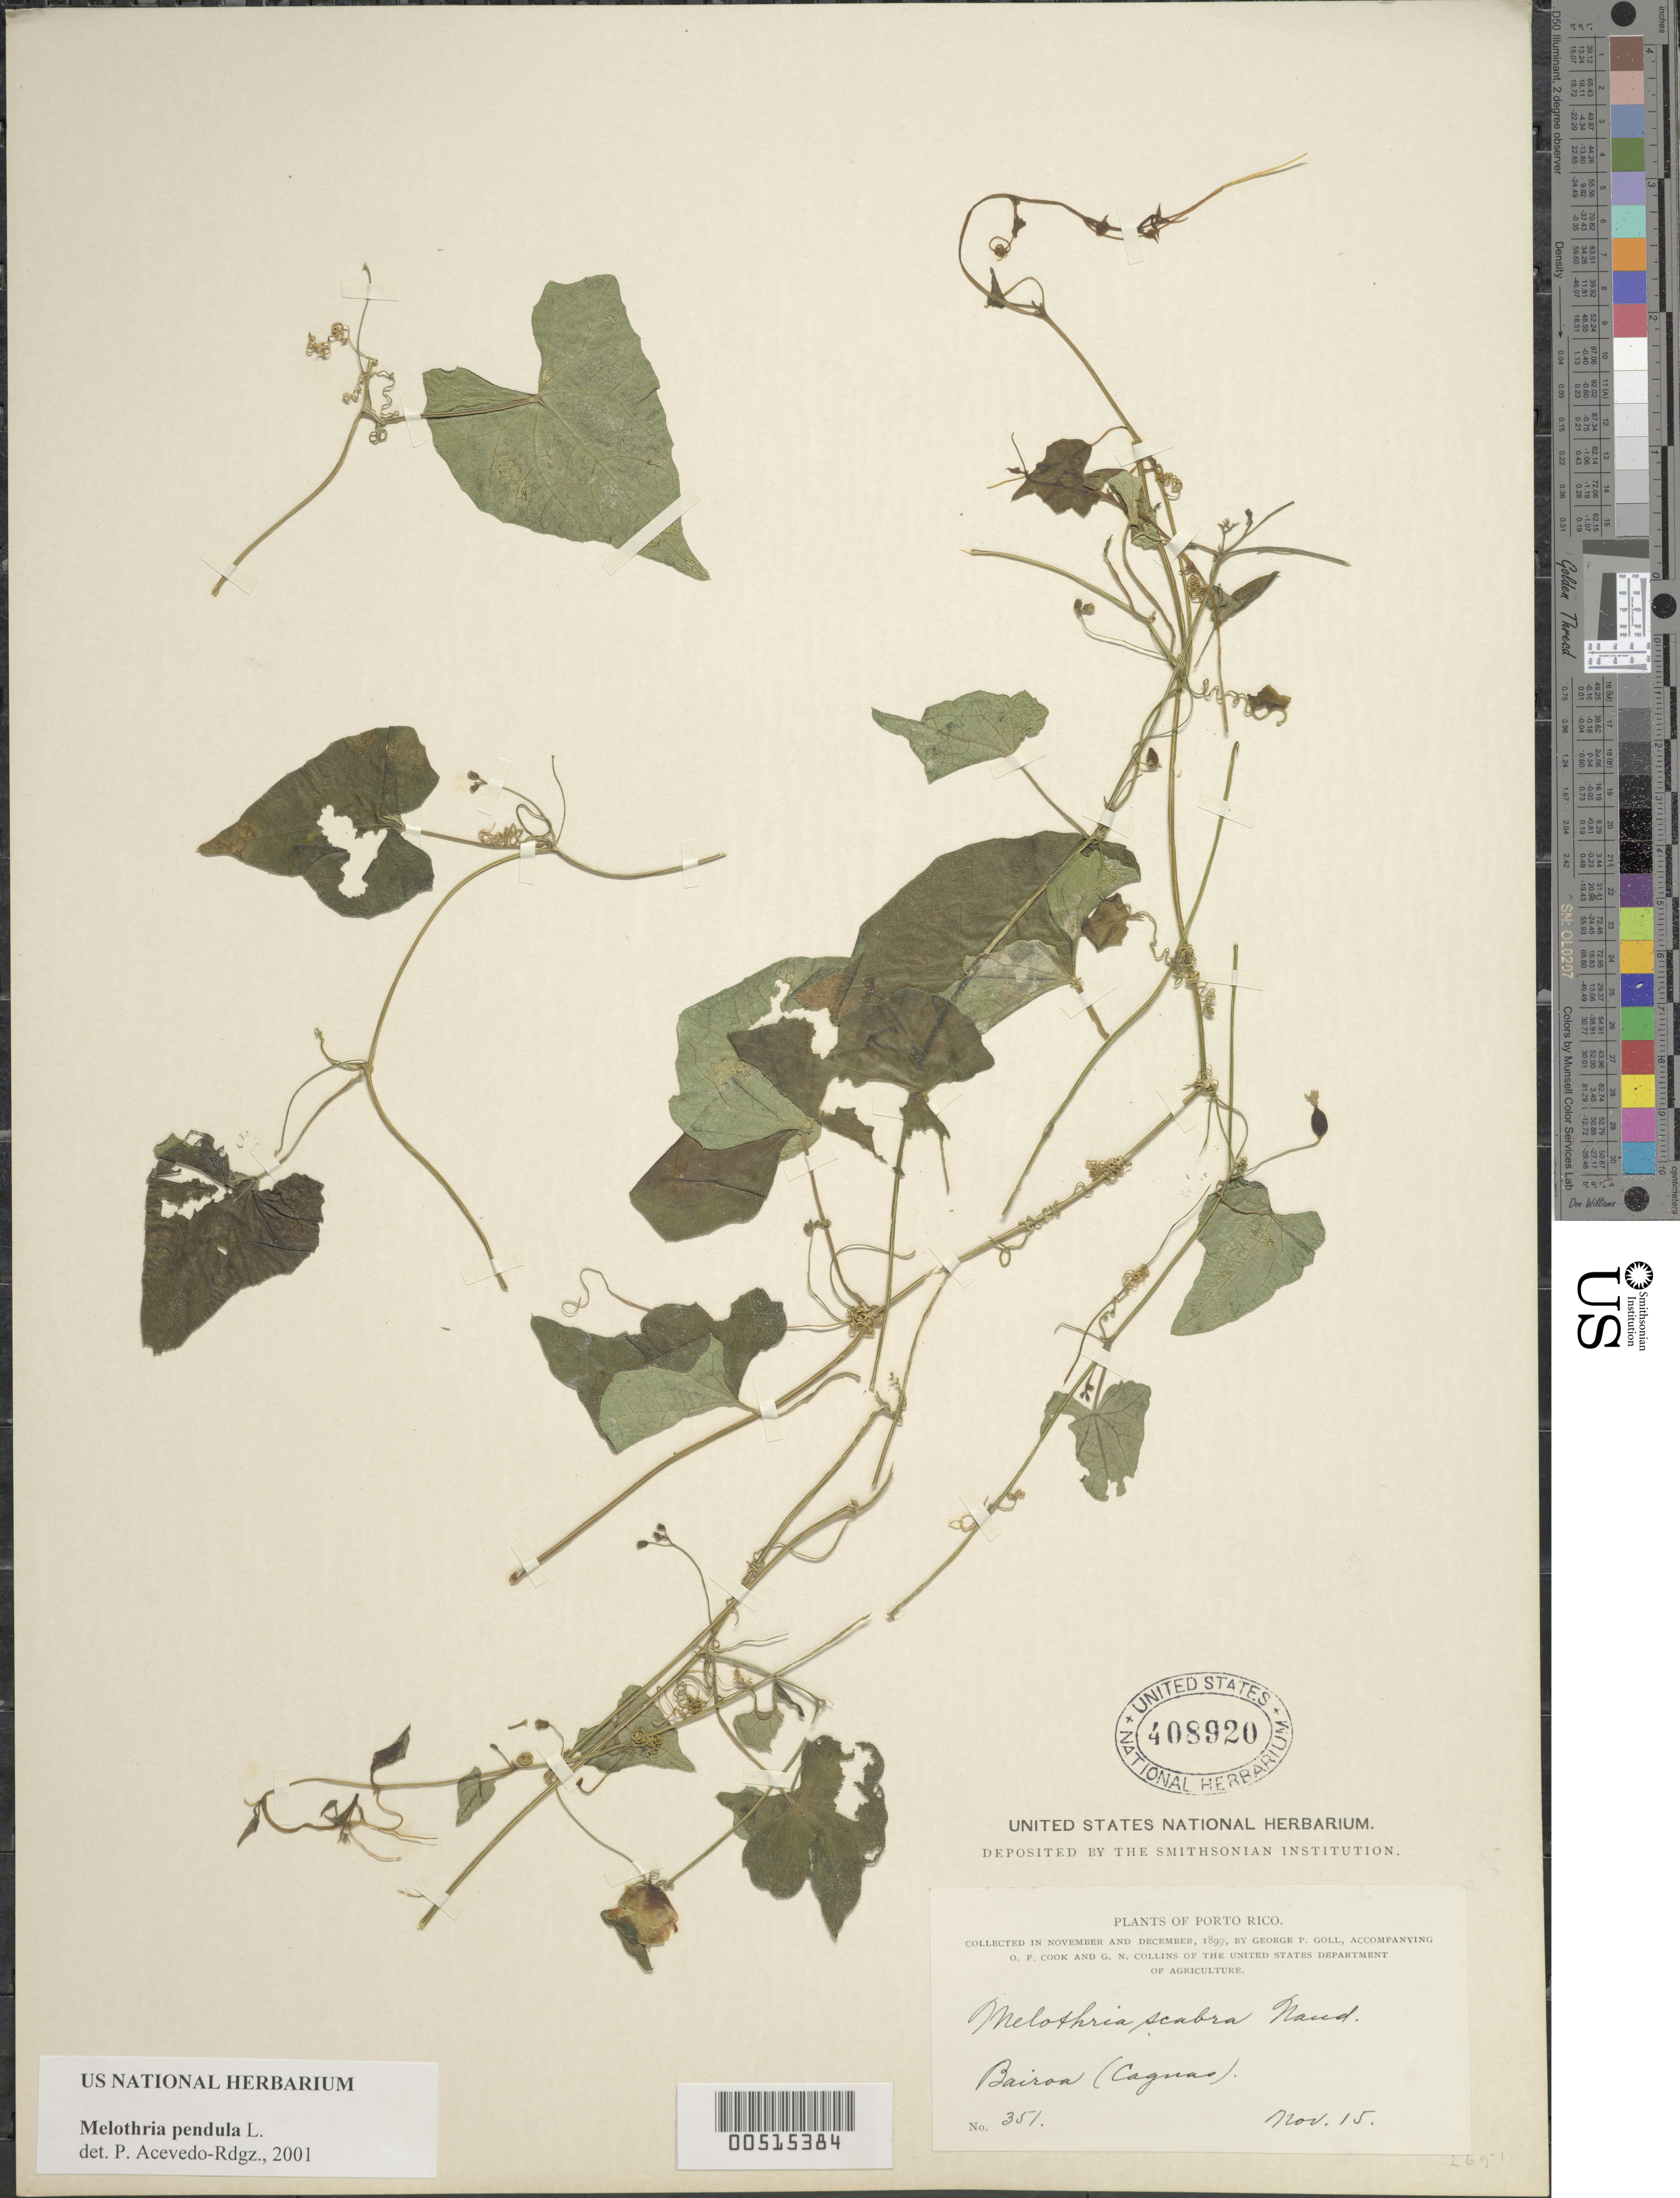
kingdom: Plantae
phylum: Tracheophyta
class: Magnoliopsida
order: Cucurbitales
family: Cucurbitaceae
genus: Melothria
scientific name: Melothria guadalupensis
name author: (Spreng.) Cogn.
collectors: G. Goll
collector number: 351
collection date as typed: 15 Nov 1899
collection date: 1899-11-15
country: Puerto Rico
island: Greater Antilles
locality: Bairoa (Caguas).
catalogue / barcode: US 408920